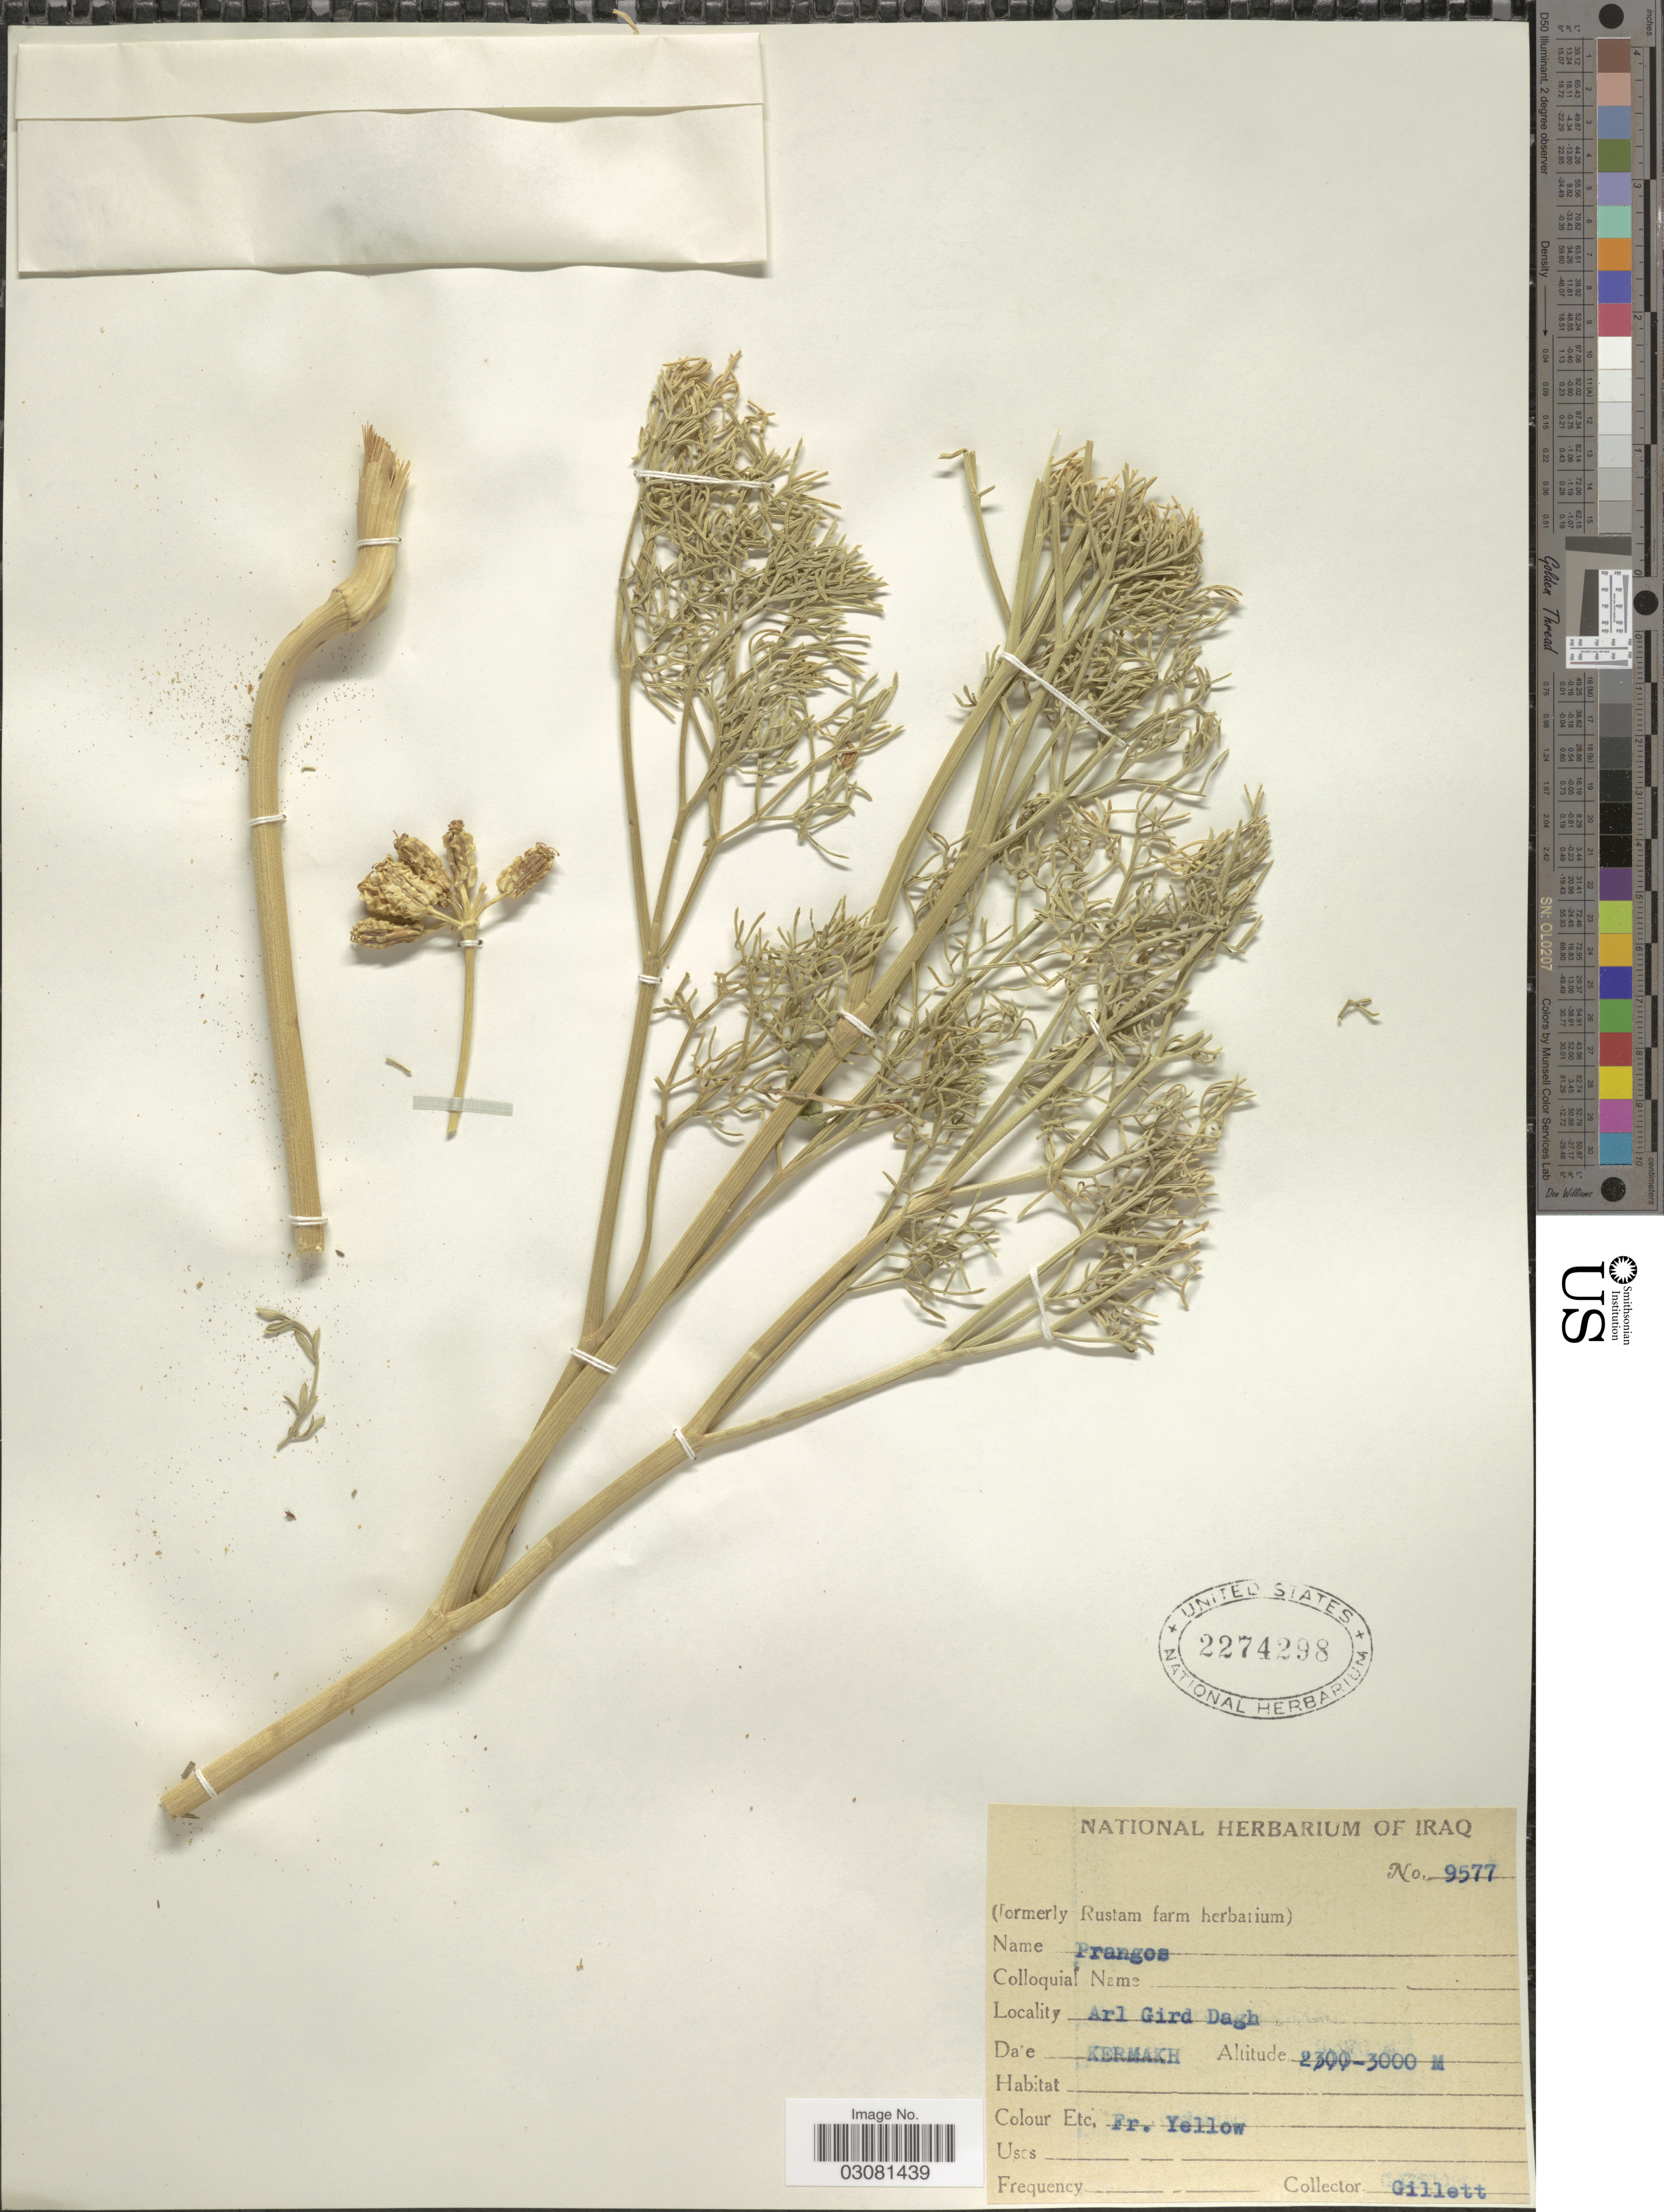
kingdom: Plantae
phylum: Tracheophyta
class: Magnoliopsida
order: Apiales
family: Apiaceae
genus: Prangos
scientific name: Prangos sp.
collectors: Gillett, --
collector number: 9577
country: Iraq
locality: Arl Gird Dagh. Kermakh. [unsure placement]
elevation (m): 2300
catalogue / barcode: US 2274298